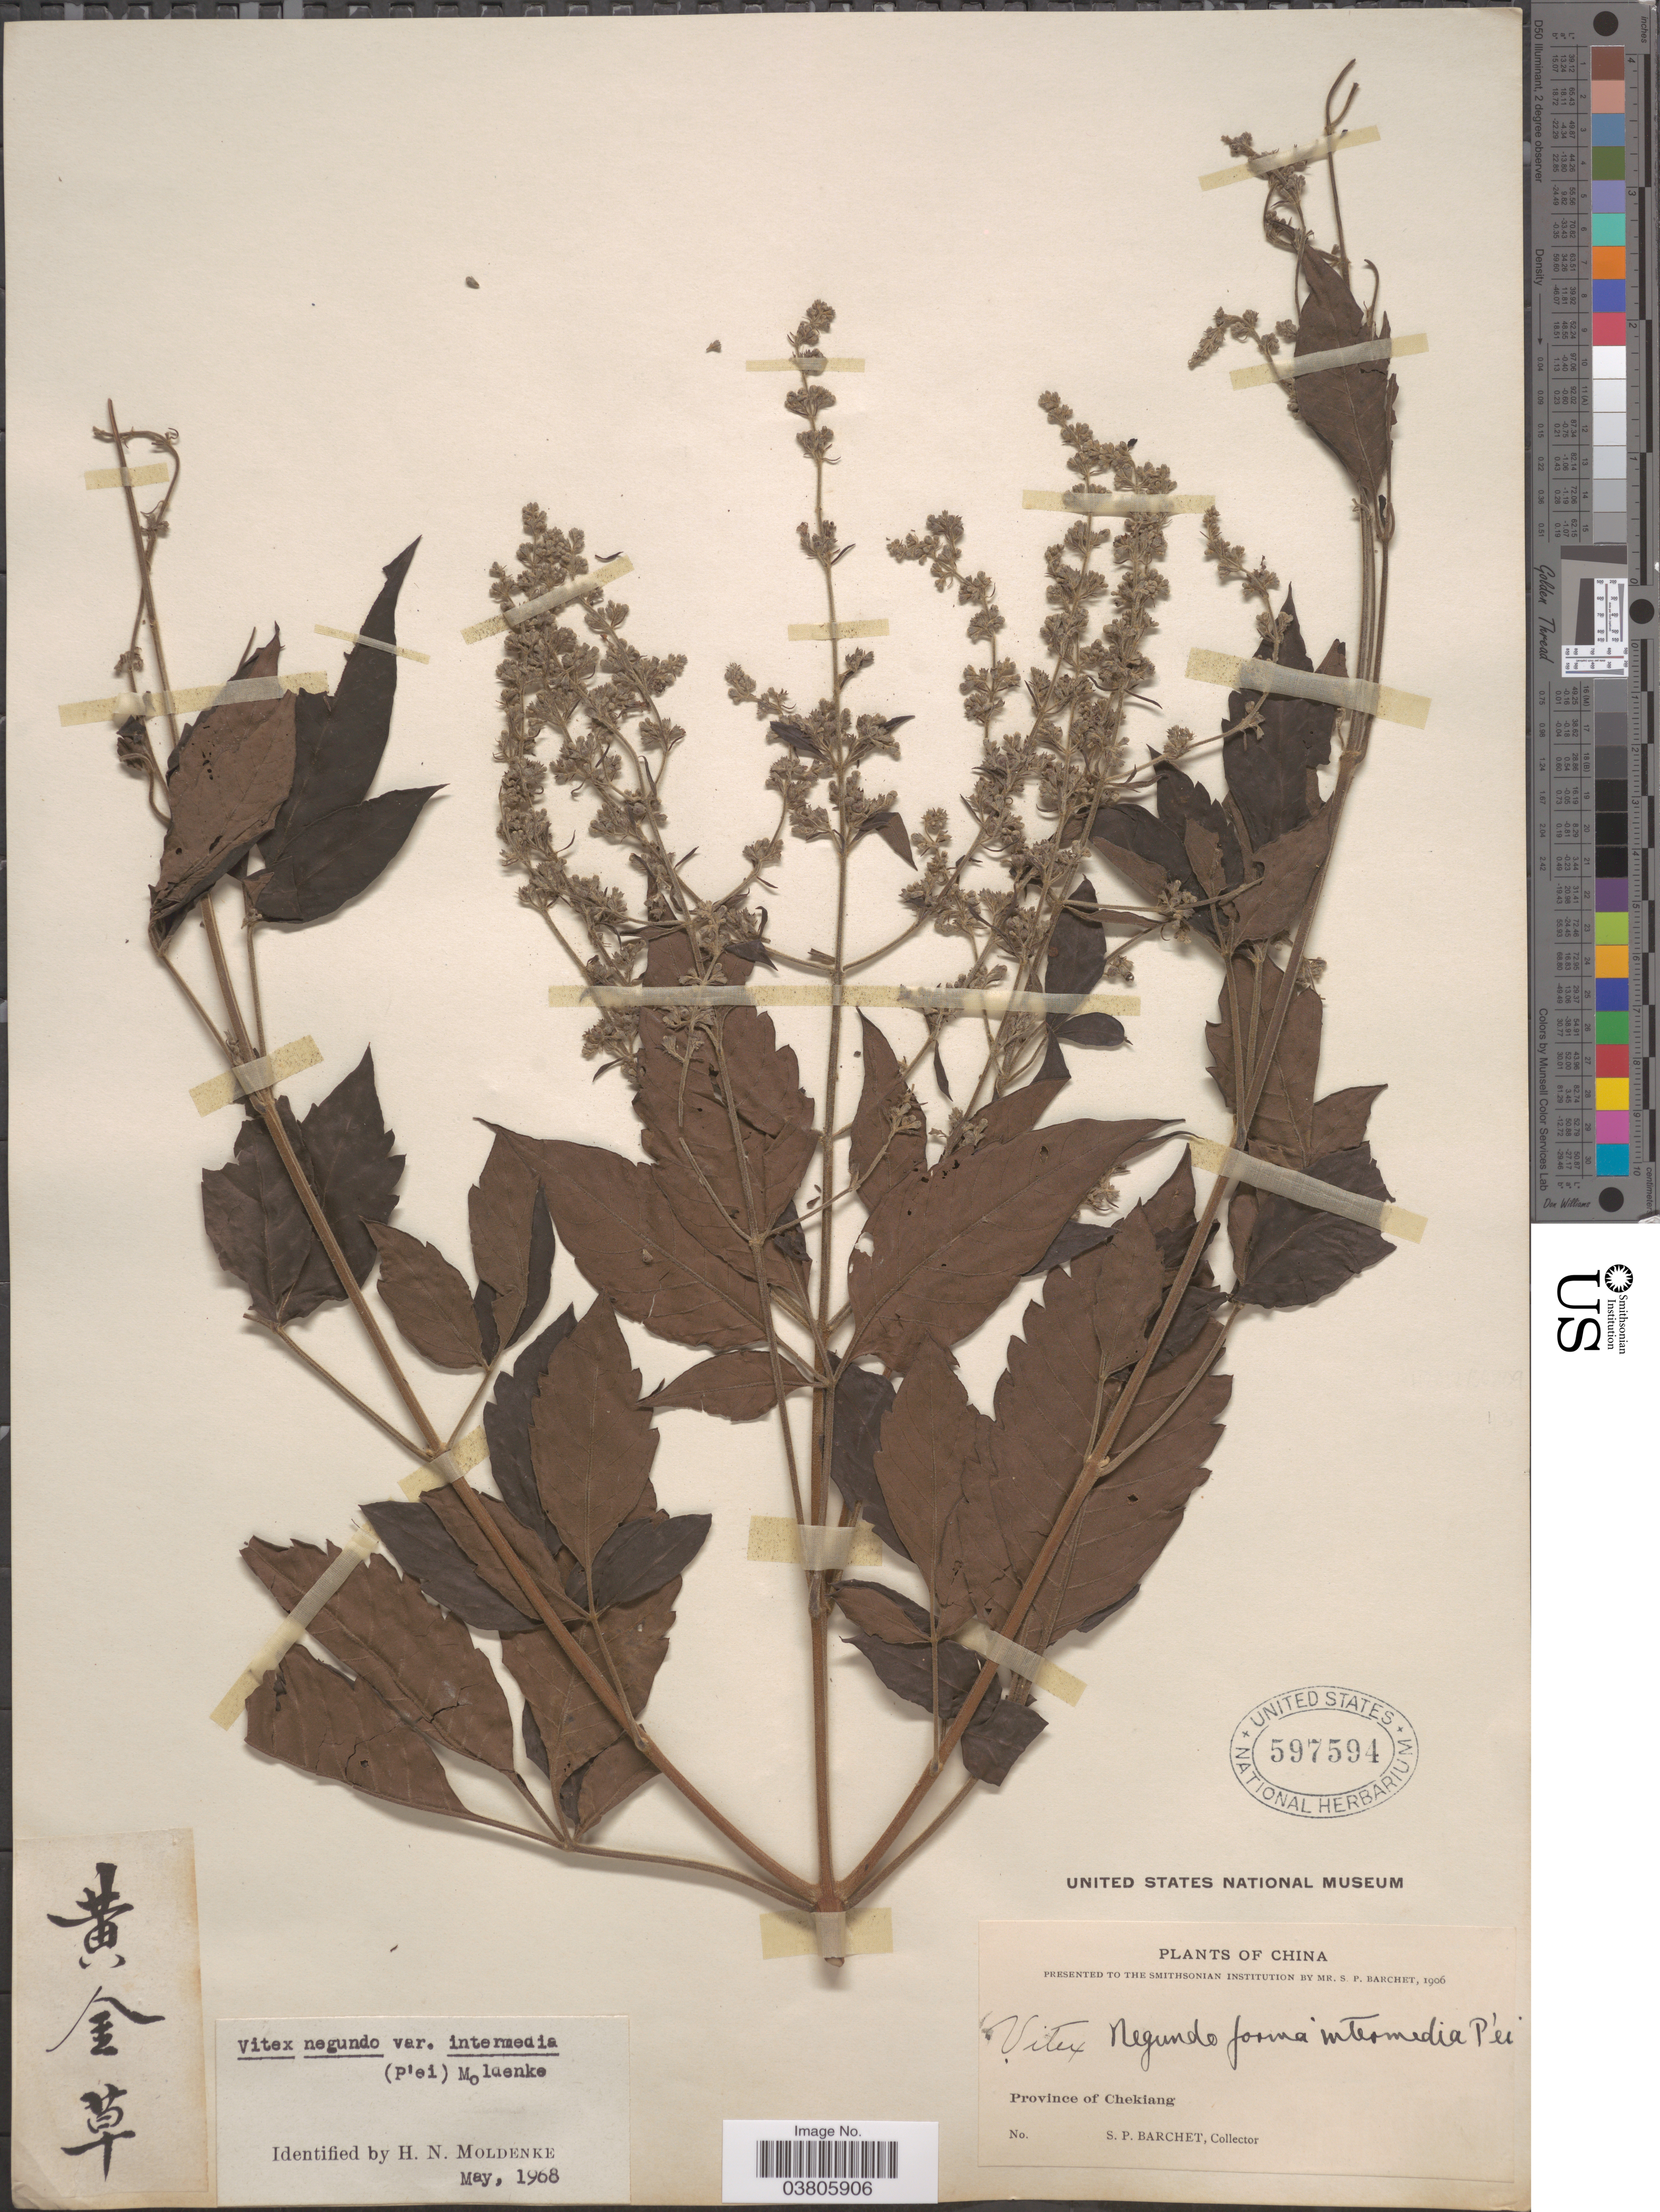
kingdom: Plantae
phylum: Tracheophyta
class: Magnoliopsida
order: Lamiales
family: Lamiaceae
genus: Vitex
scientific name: Vitex negundo var. intermedia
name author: (C. Pei) Moldenke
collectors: S. P. Barchet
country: China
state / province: Zhejiang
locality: Province of Chekiang.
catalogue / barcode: US 597594